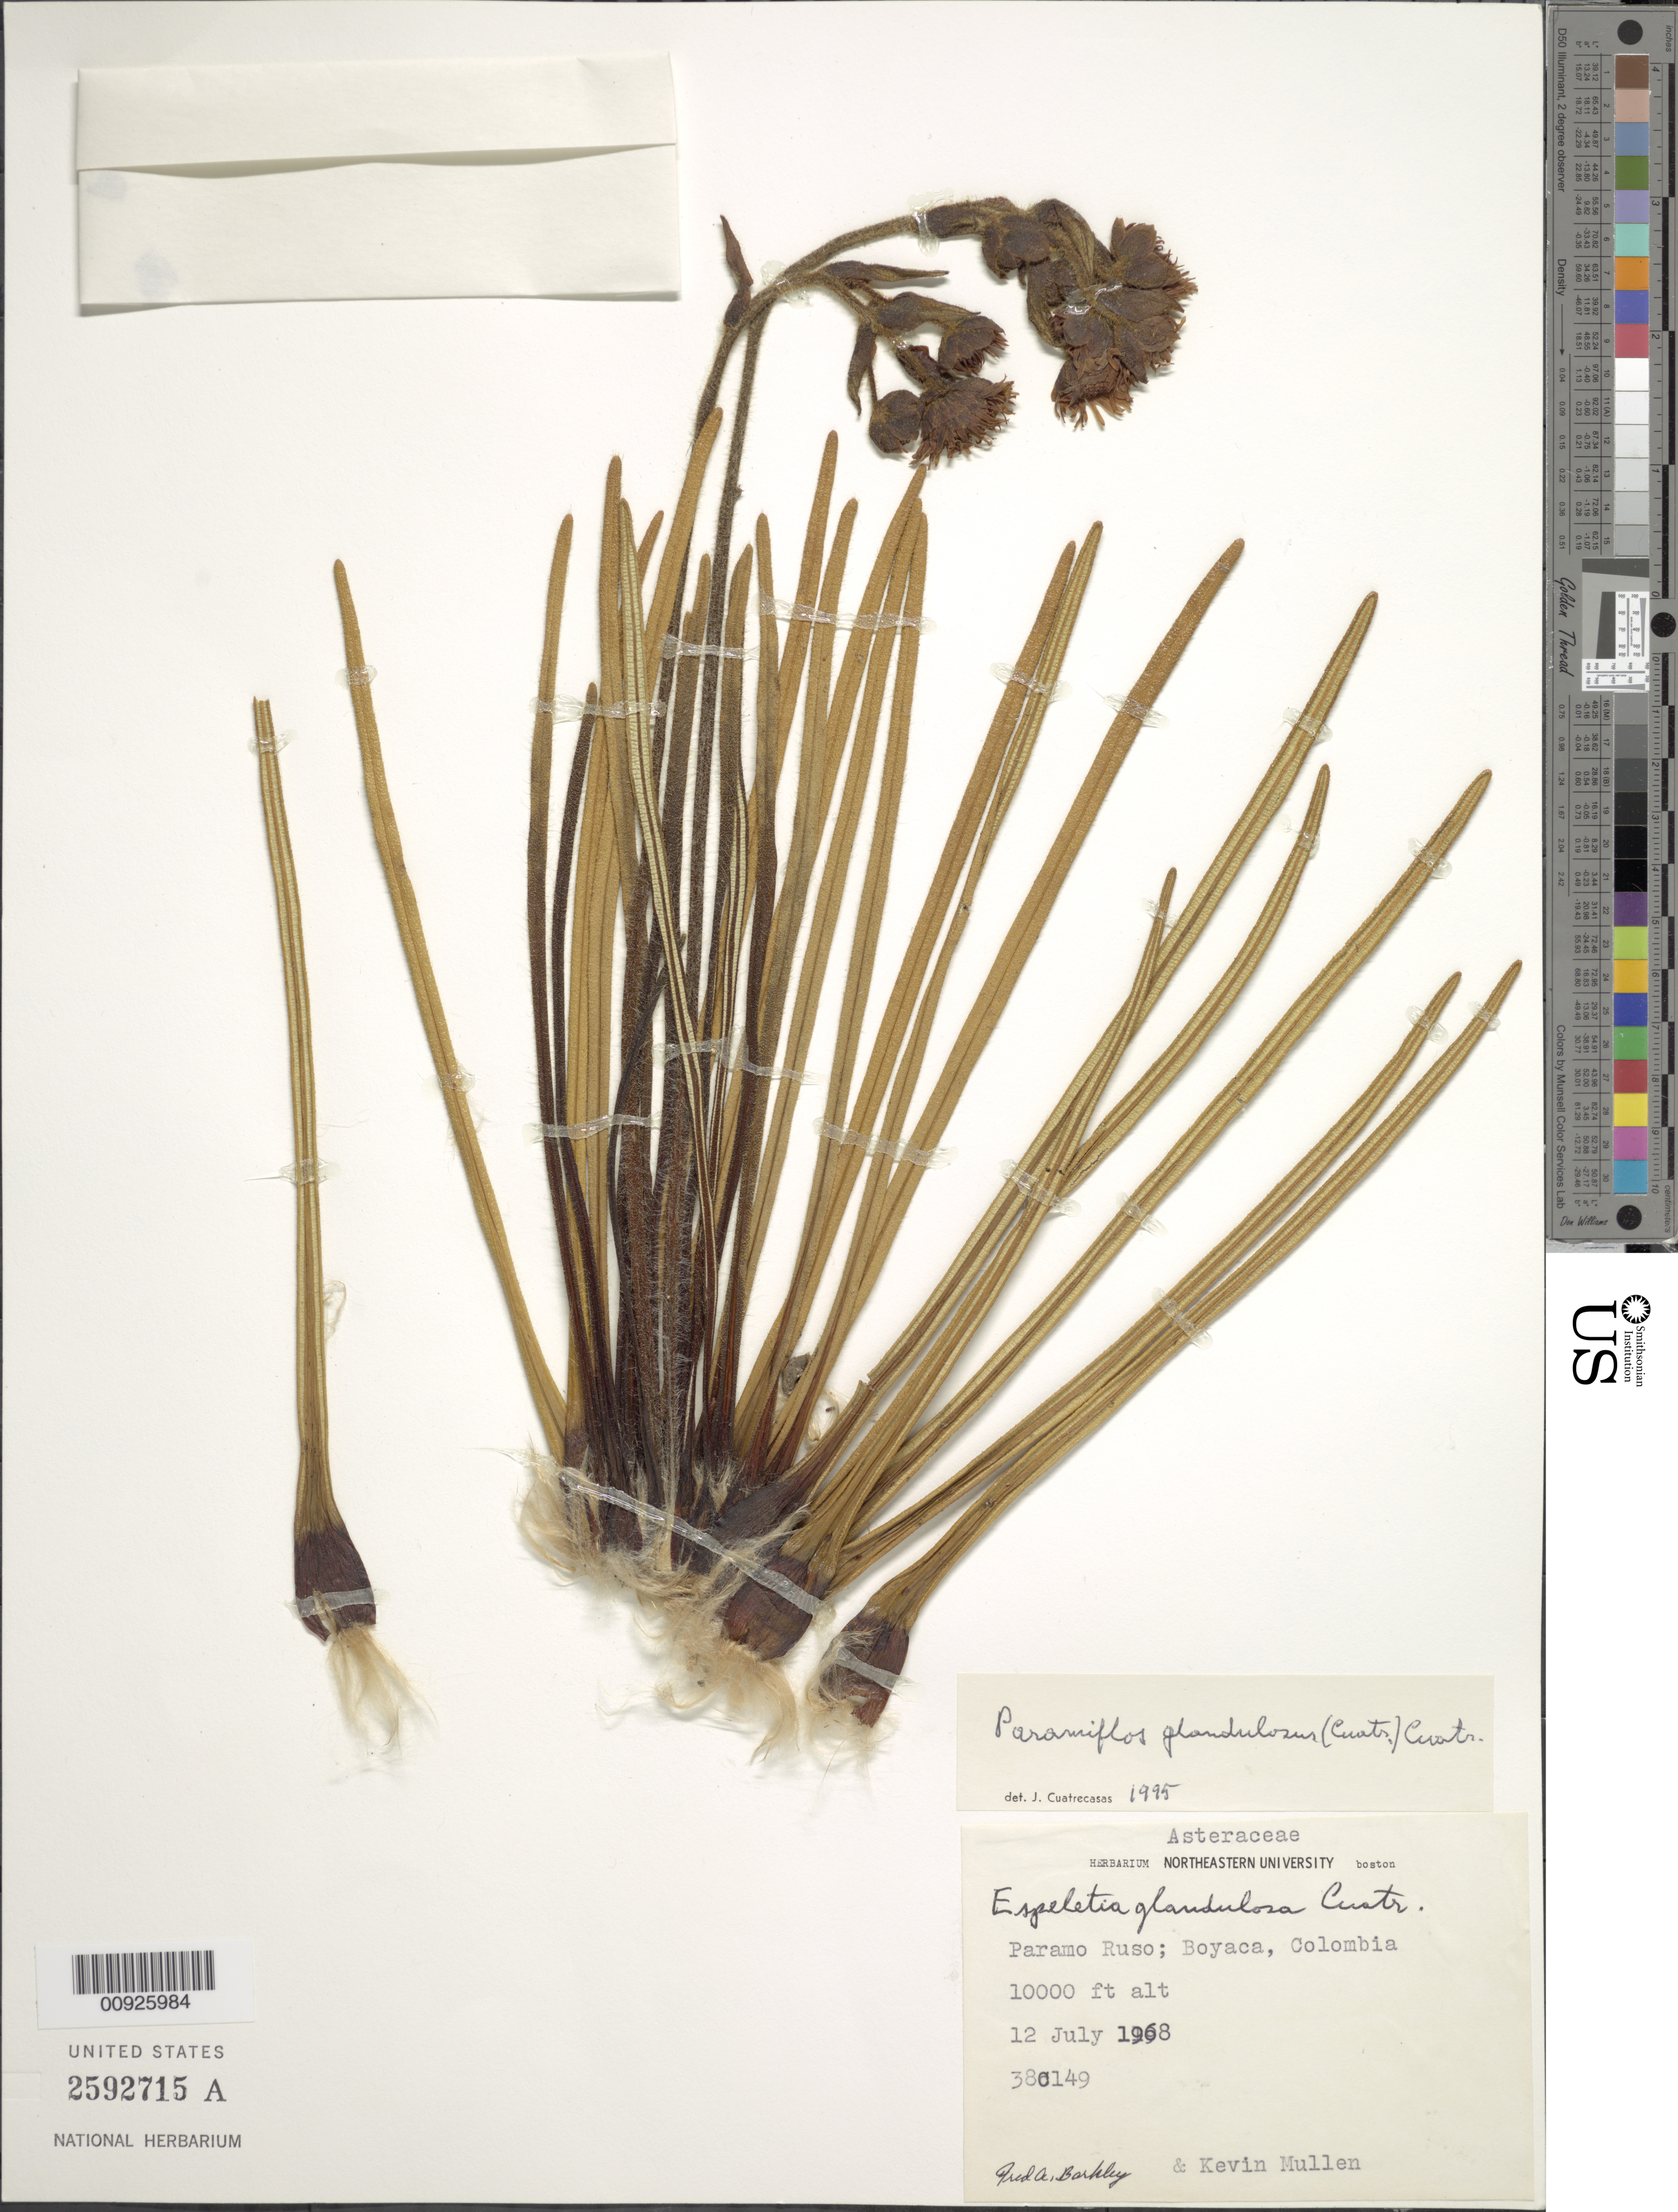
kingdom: Plantae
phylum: Tracheophyta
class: Magnoliopsida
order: Asterales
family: Asteraceae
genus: Paramiflos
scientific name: Paramiflos glandulosus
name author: (Cuatrec.) Cuatrec.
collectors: F. A. Barkley & K. Mullen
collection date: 1968-07-12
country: Colombia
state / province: Boyacá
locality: Páramo de la Rusia.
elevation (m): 3330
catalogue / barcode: US 2592715A